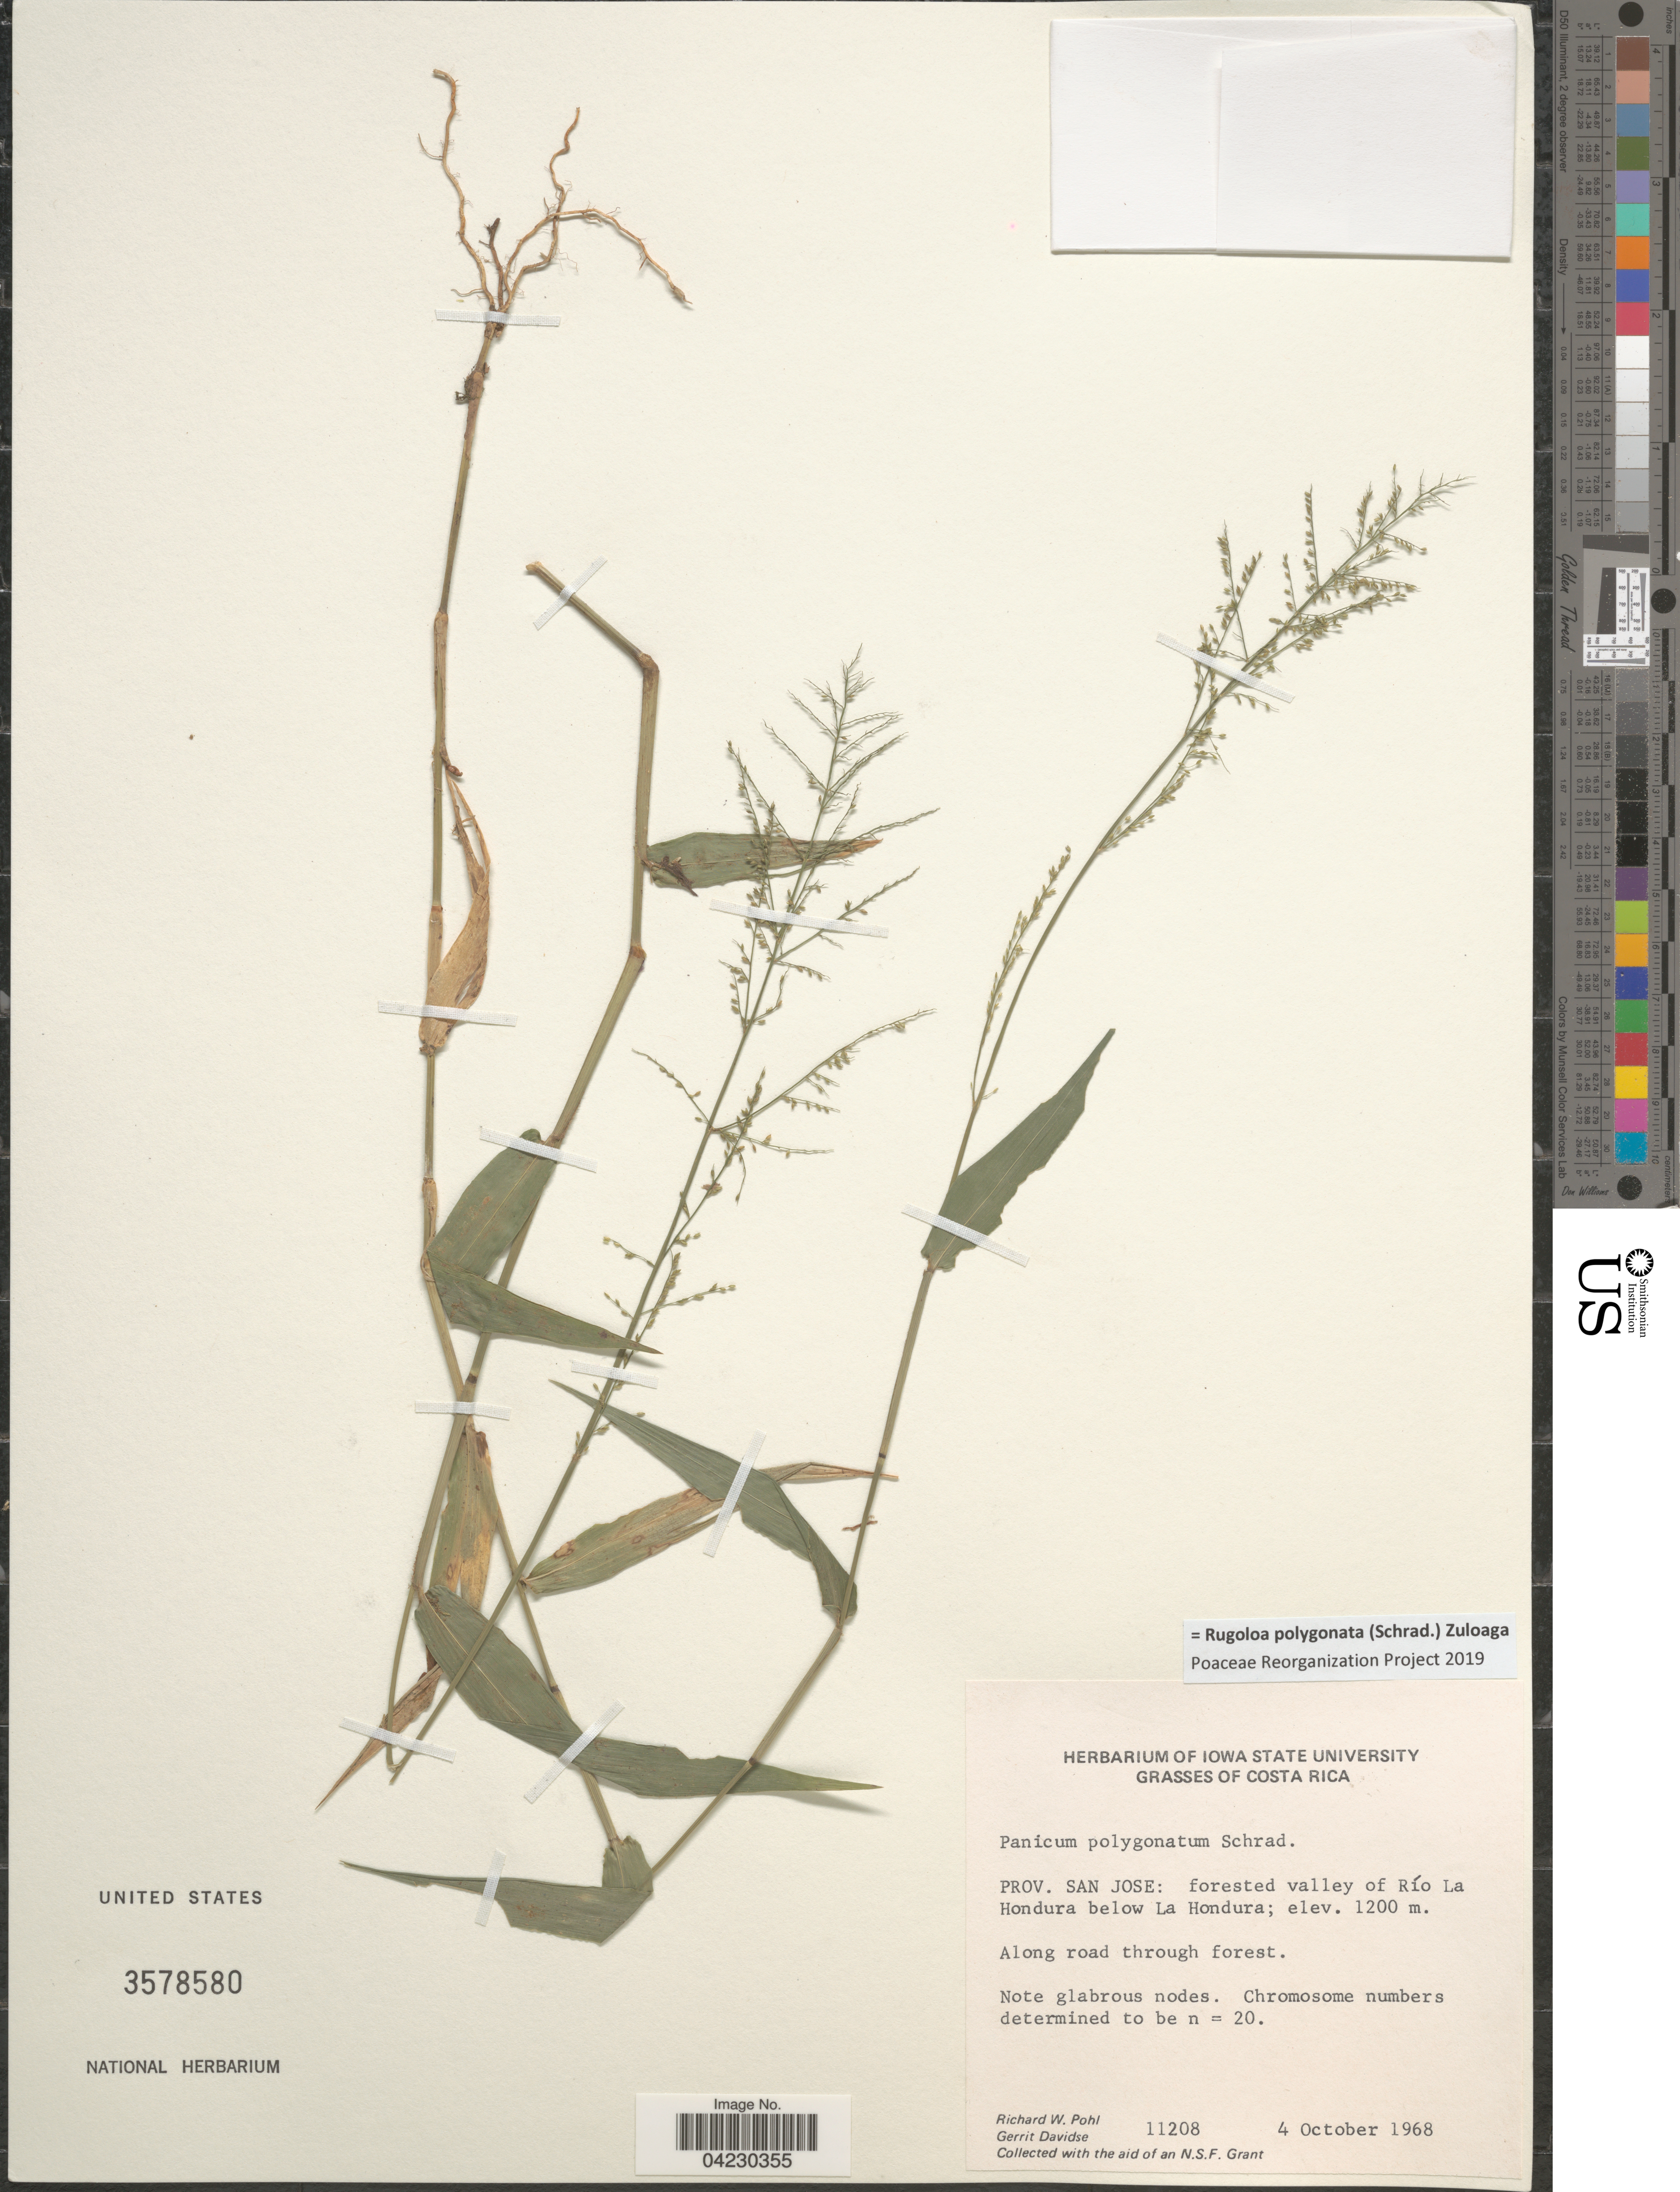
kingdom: Plantae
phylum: Tracheophyta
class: Liliopsida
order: Poales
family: Poaceae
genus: Rugoloa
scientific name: Rugoloa polygonata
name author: (Schrad.) Zuloaga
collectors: R. W. Pohl & G. Davidse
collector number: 11208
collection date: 1968-10-04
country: Costa Rica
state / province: San José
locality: Forested valley of Río La Hondura below La Hondura.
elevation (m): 1200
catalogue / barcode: US 3578580